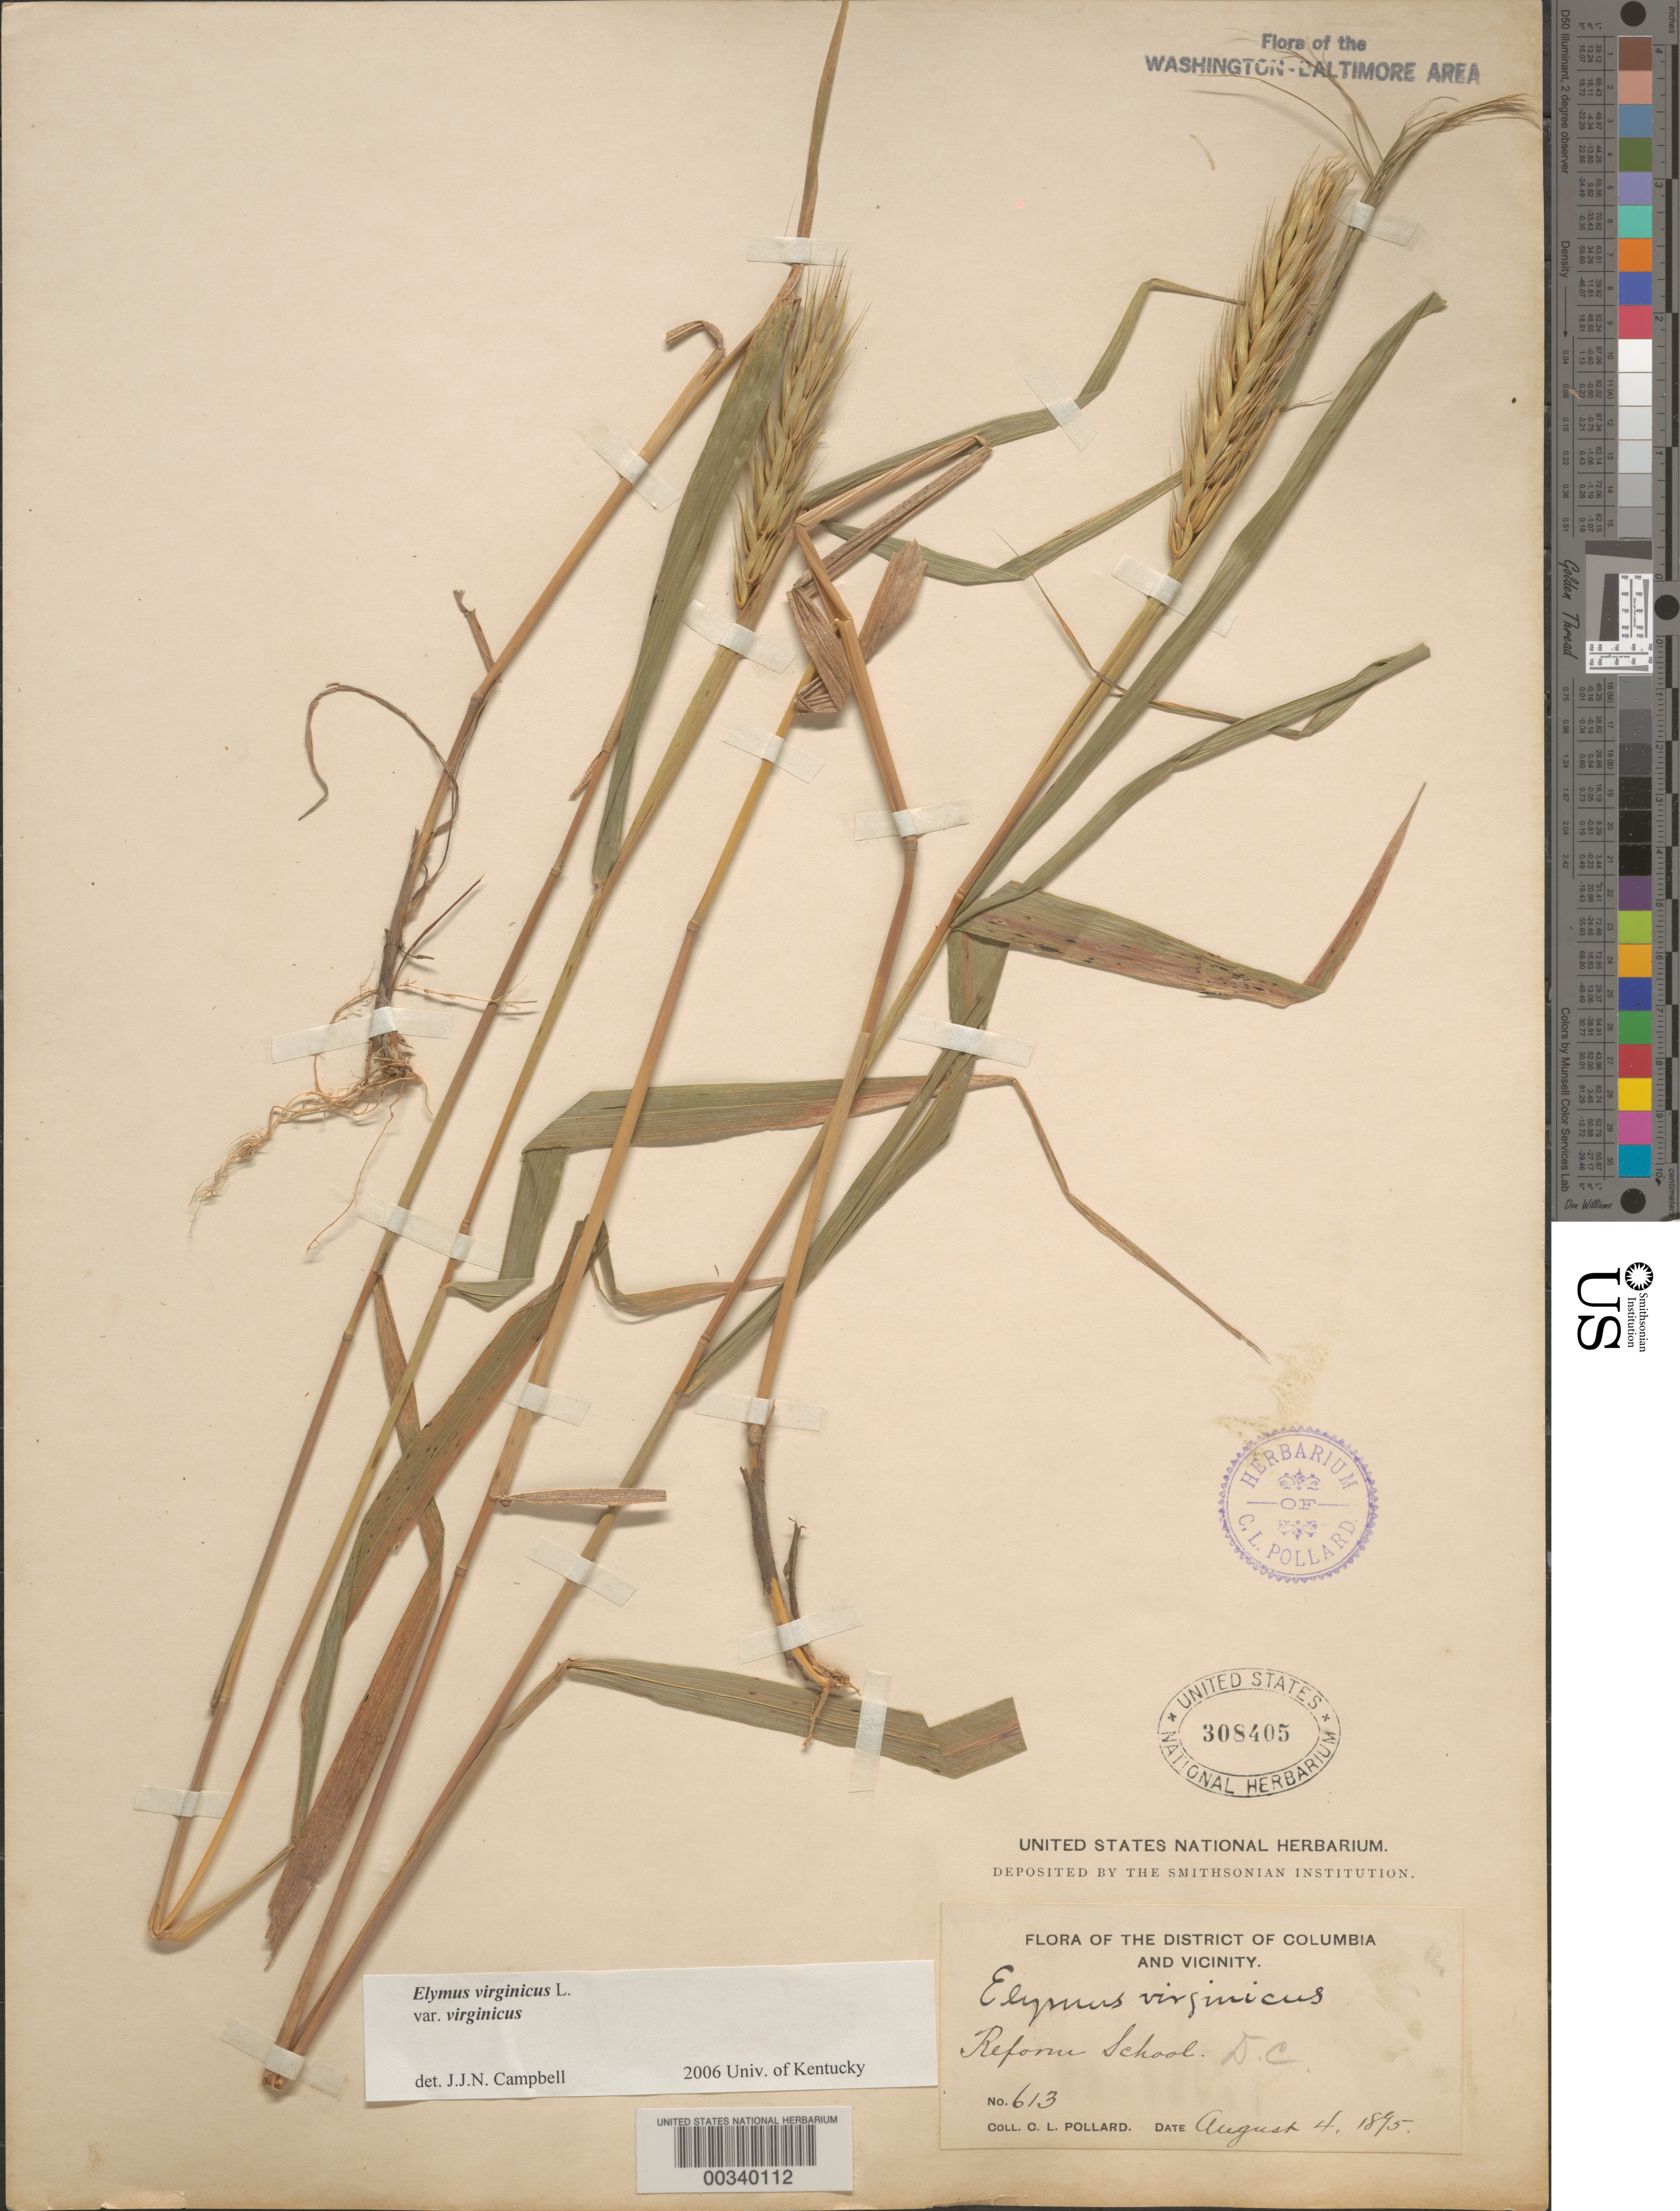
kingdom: Plantae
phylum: Tracheophyta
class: Liliopsida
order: Poales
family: Poaceae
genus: Elymus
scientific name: Elymus virginicus var. virginicus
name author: L.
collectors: C. L. Pollard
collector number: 613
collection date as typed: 04 Aug 1895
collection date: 1895-08-04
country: United States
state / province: District of Columbia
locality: Reform School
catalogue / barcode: US 308405